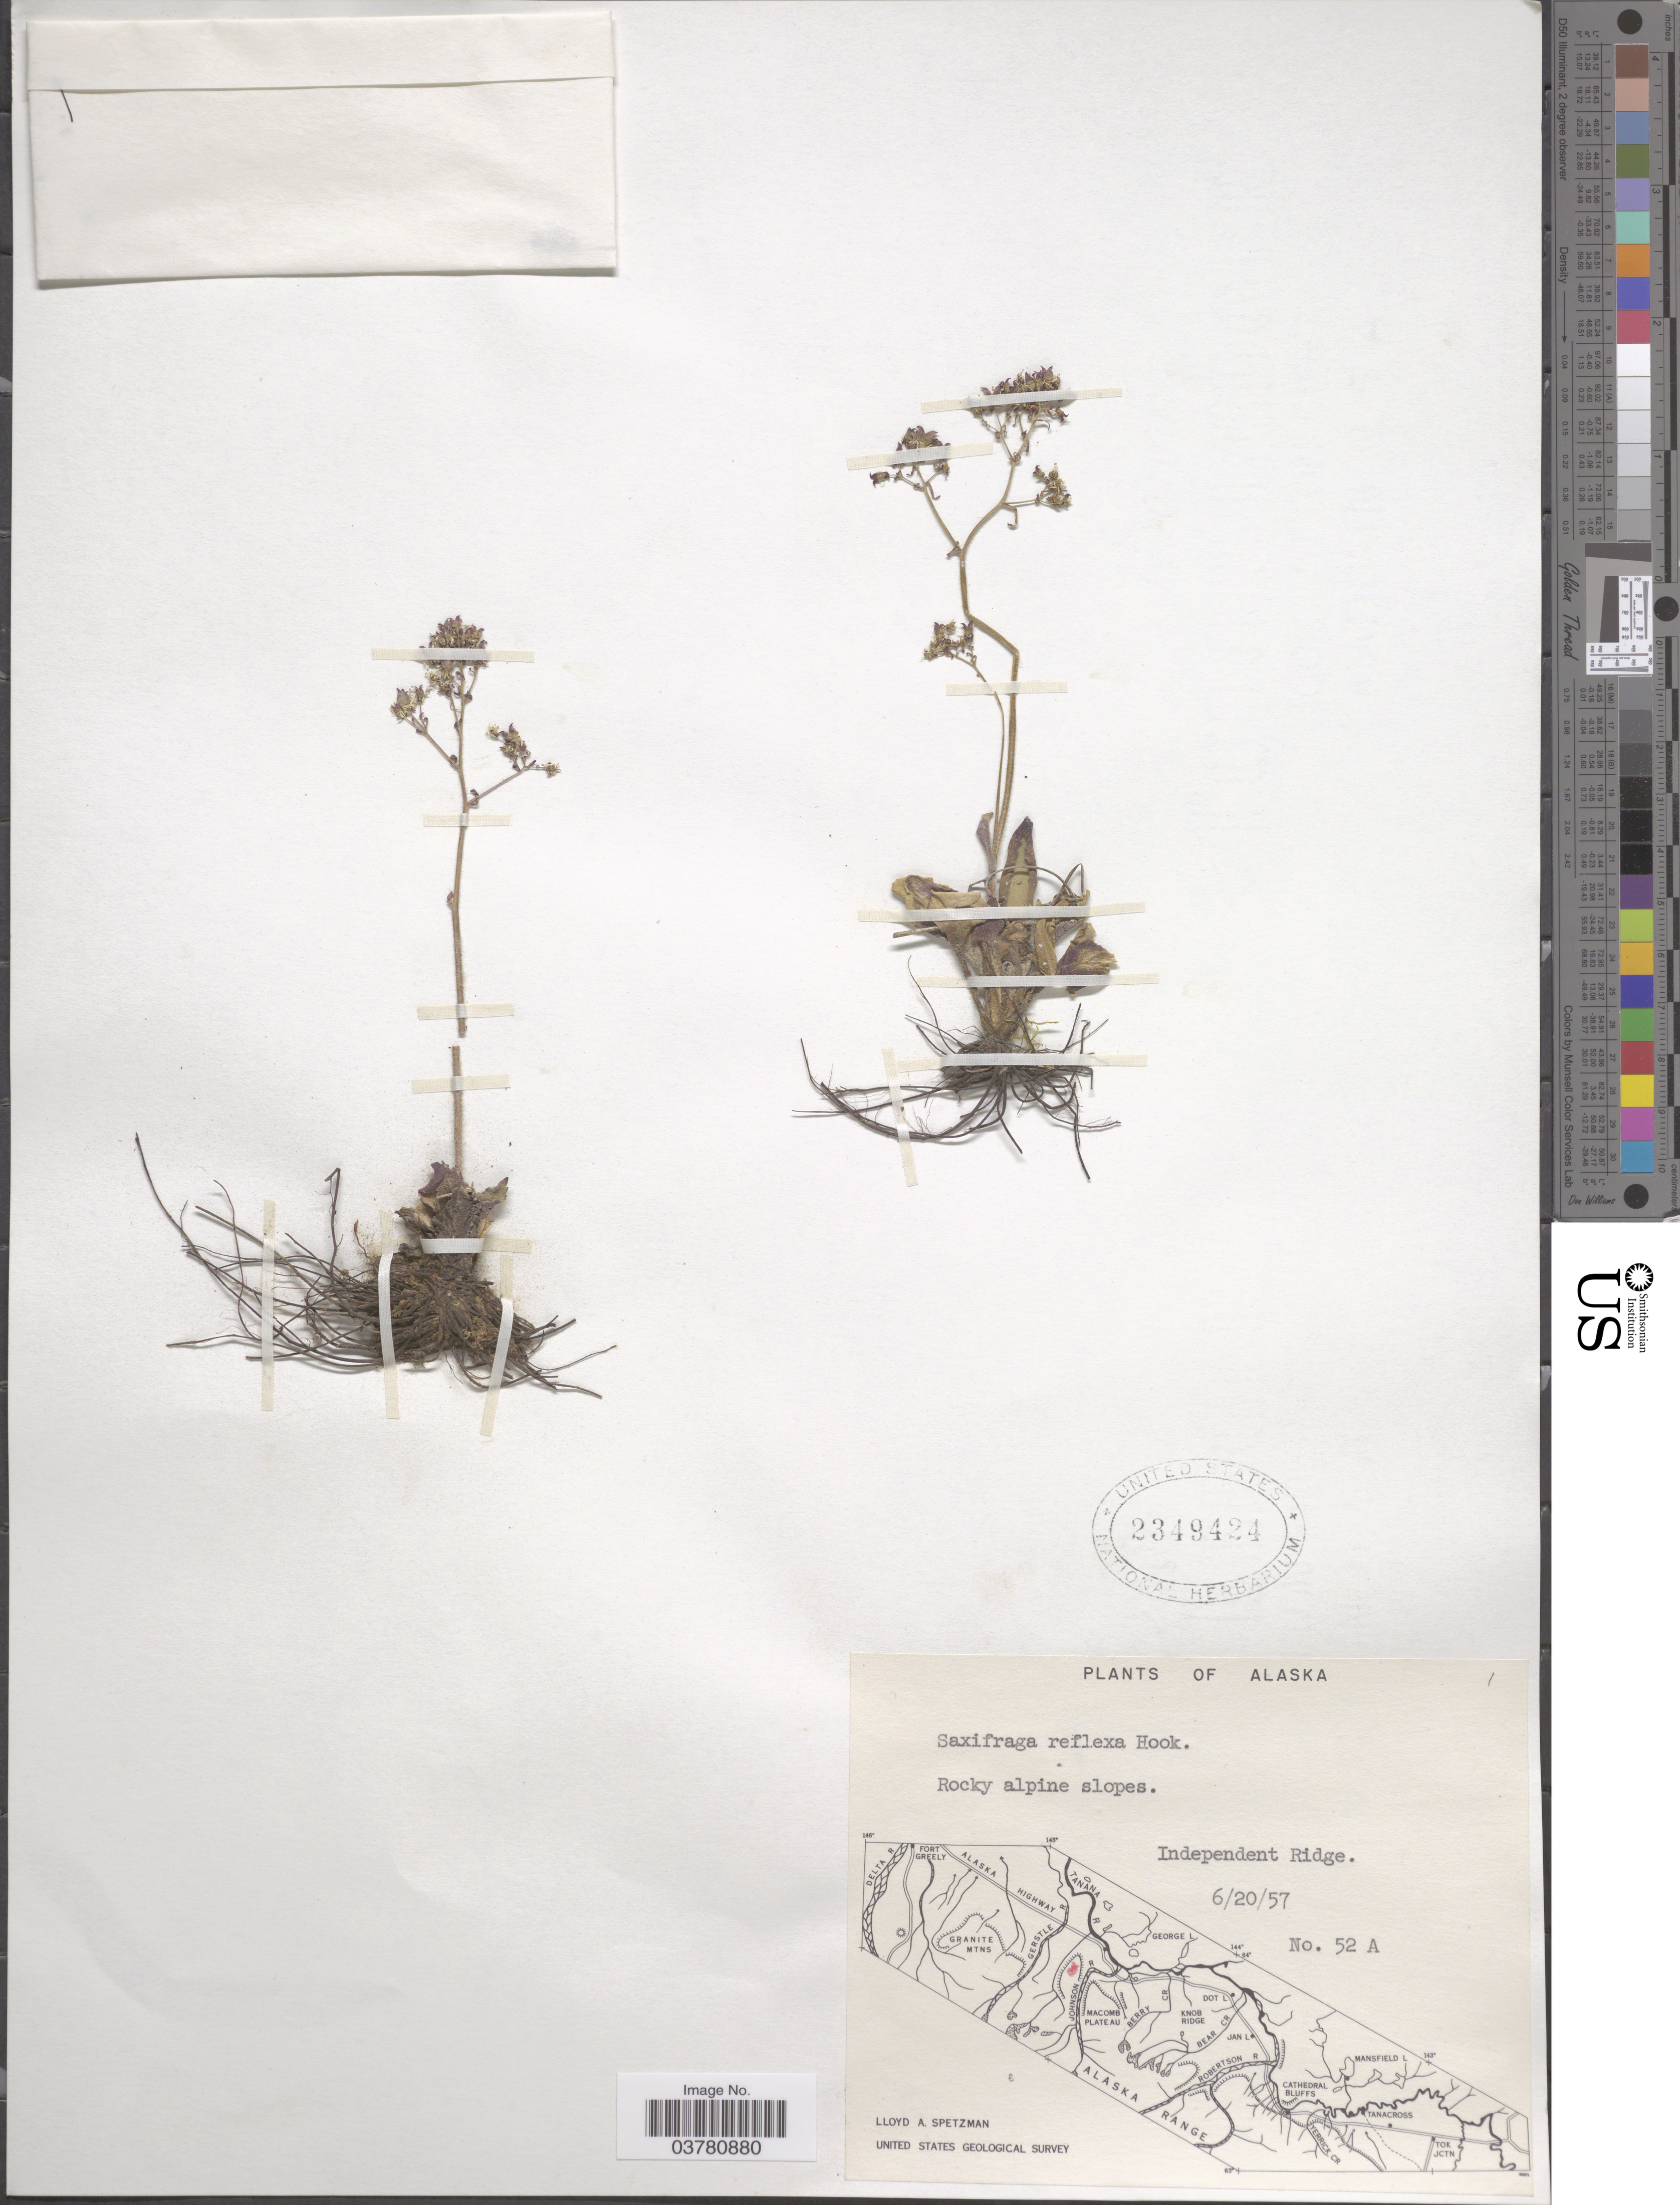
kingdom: Plantae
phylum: Tracheophyta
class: Magnoliopsida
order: Saxifragales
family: Saxifragaceae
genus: Micranthes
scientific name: Micranthes reflexa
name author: (Hook.) Small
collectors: L. Spetzman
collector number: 52 A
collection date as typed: Transcribed d/m/y: 20/6/57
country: United States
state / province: Alaska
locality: Rocky alpine slopes. Independent Ridge. United States Geological Survey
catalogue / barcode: US 2349424